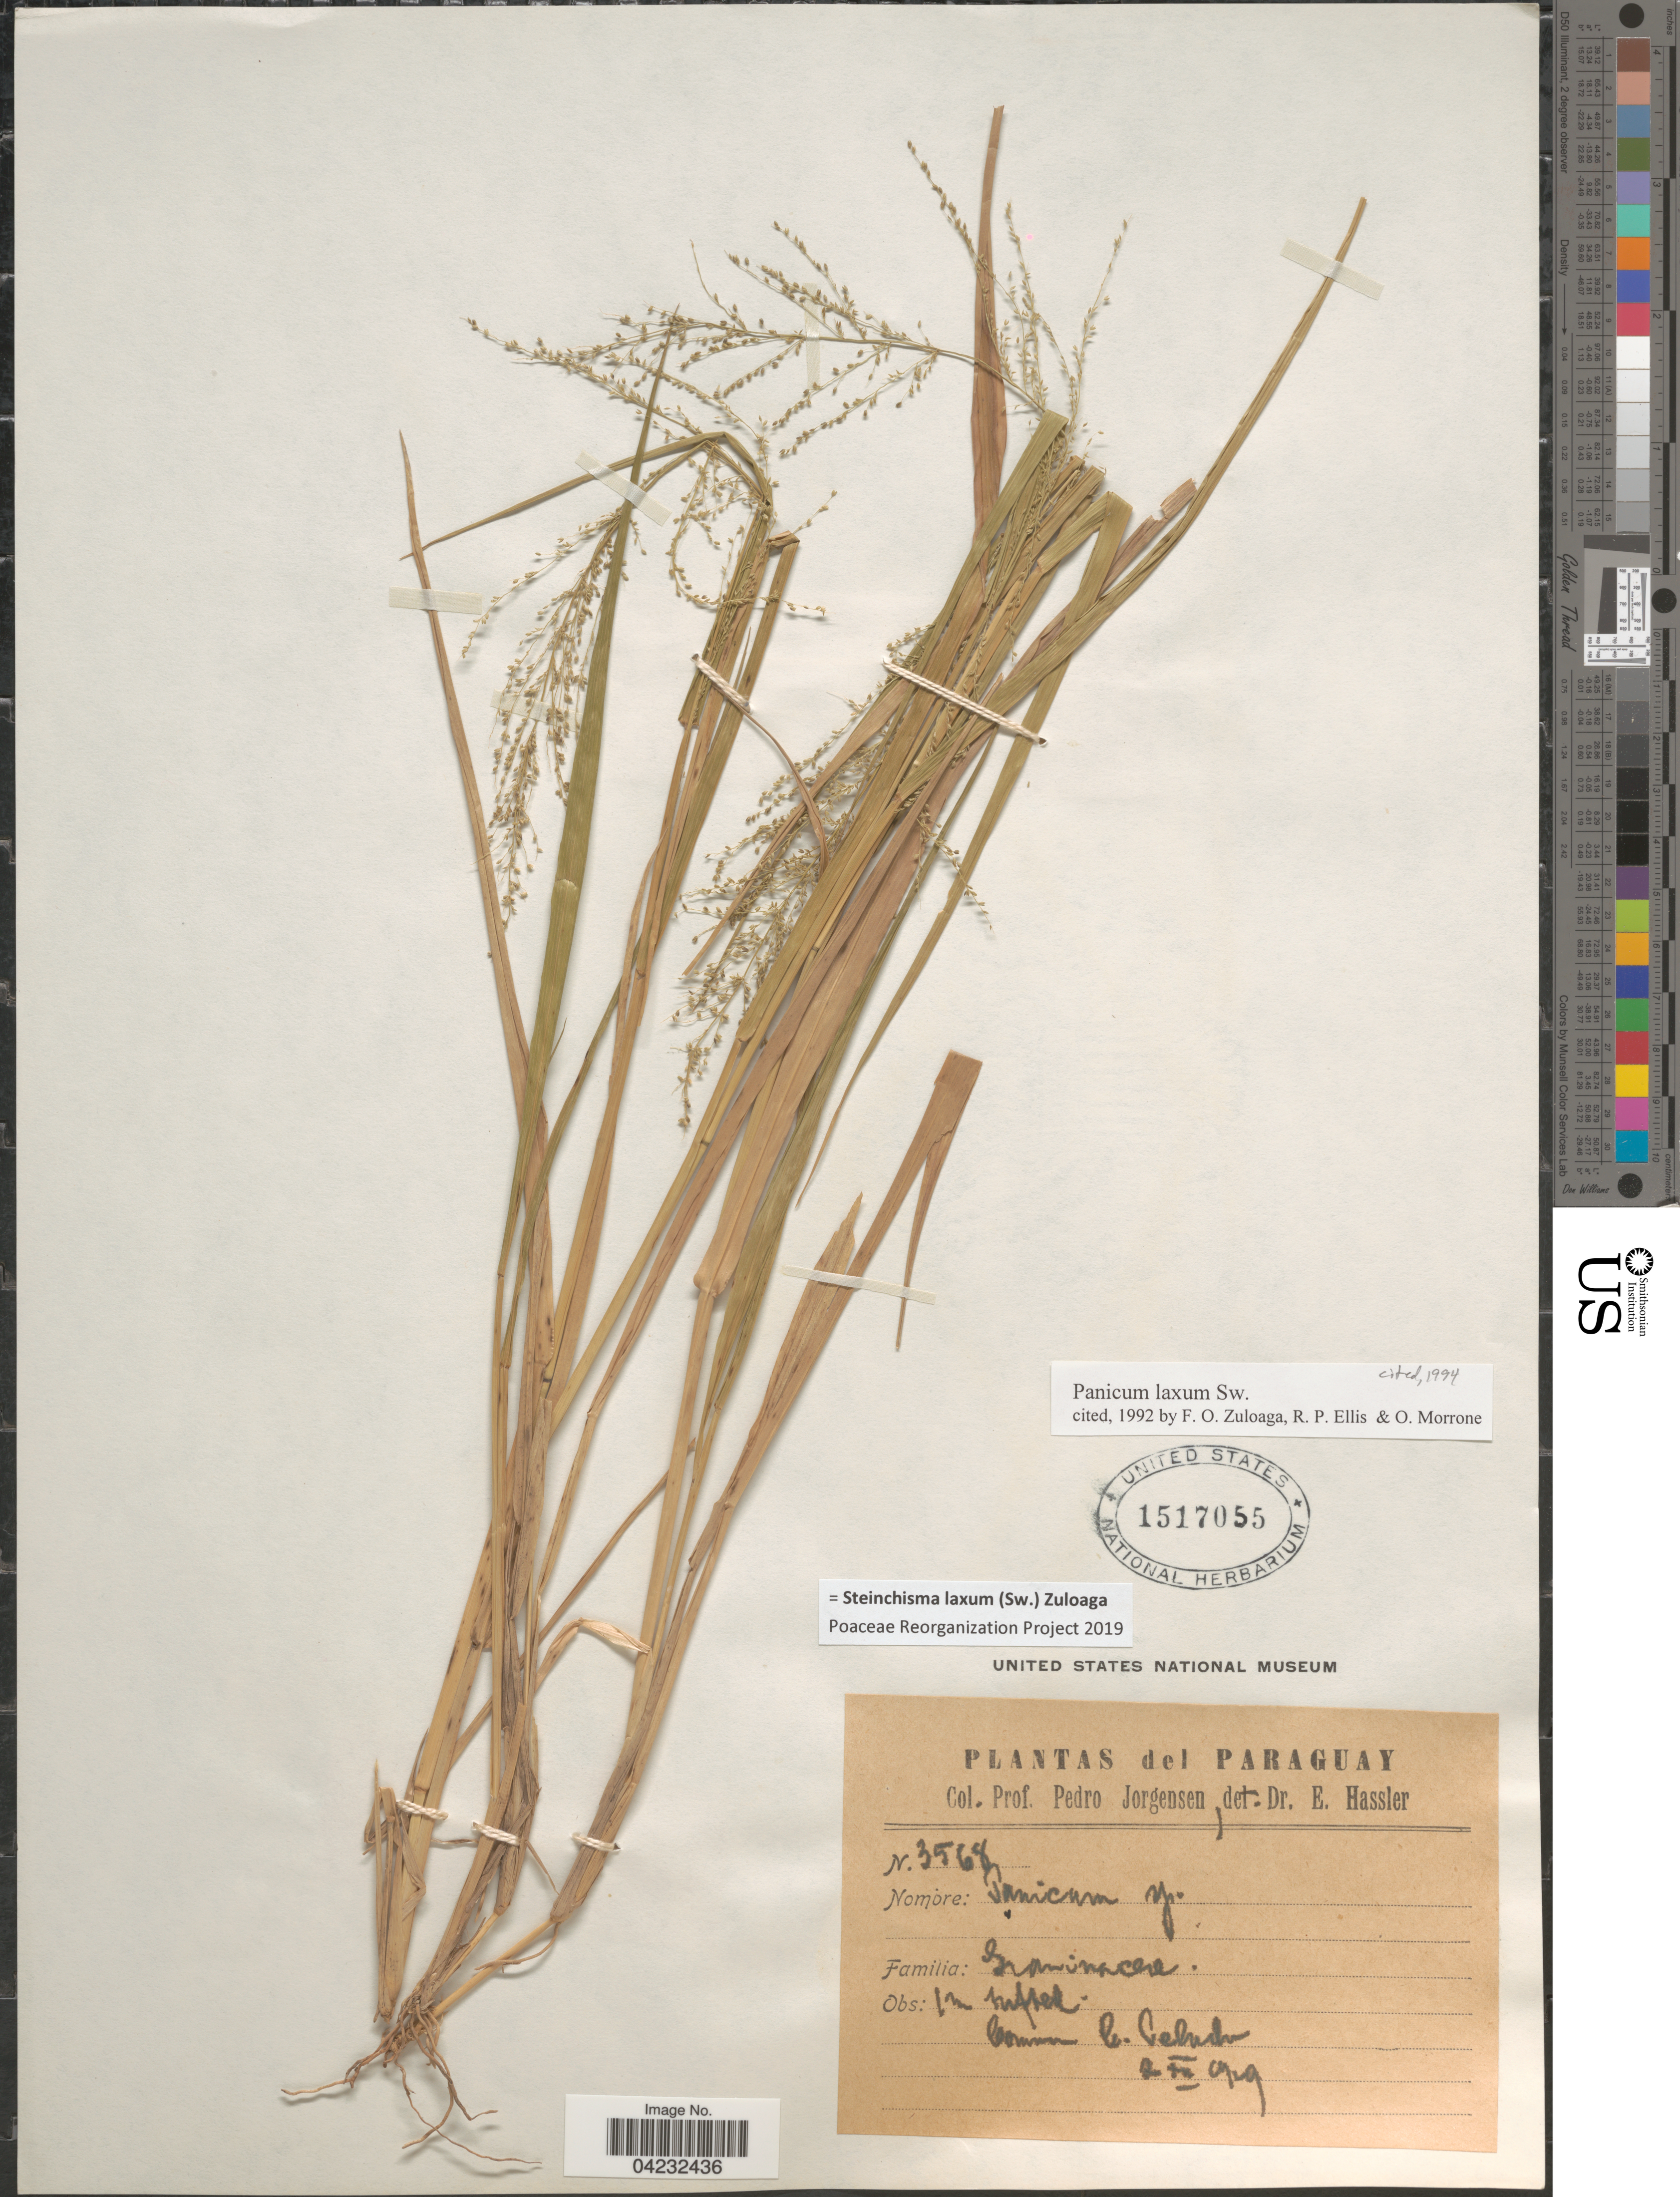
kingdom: Plantae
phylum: Tracheophyta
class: Liliopsida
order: Poales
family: Poaceae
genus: Steinchisma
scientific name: Steinchisma laxum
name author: (Sw.) Zuloaga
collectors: P. Jörgensen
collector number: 3568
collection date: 1929-12-02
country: Paraguay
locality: Comun C. Celado.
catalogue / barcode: US 1517055